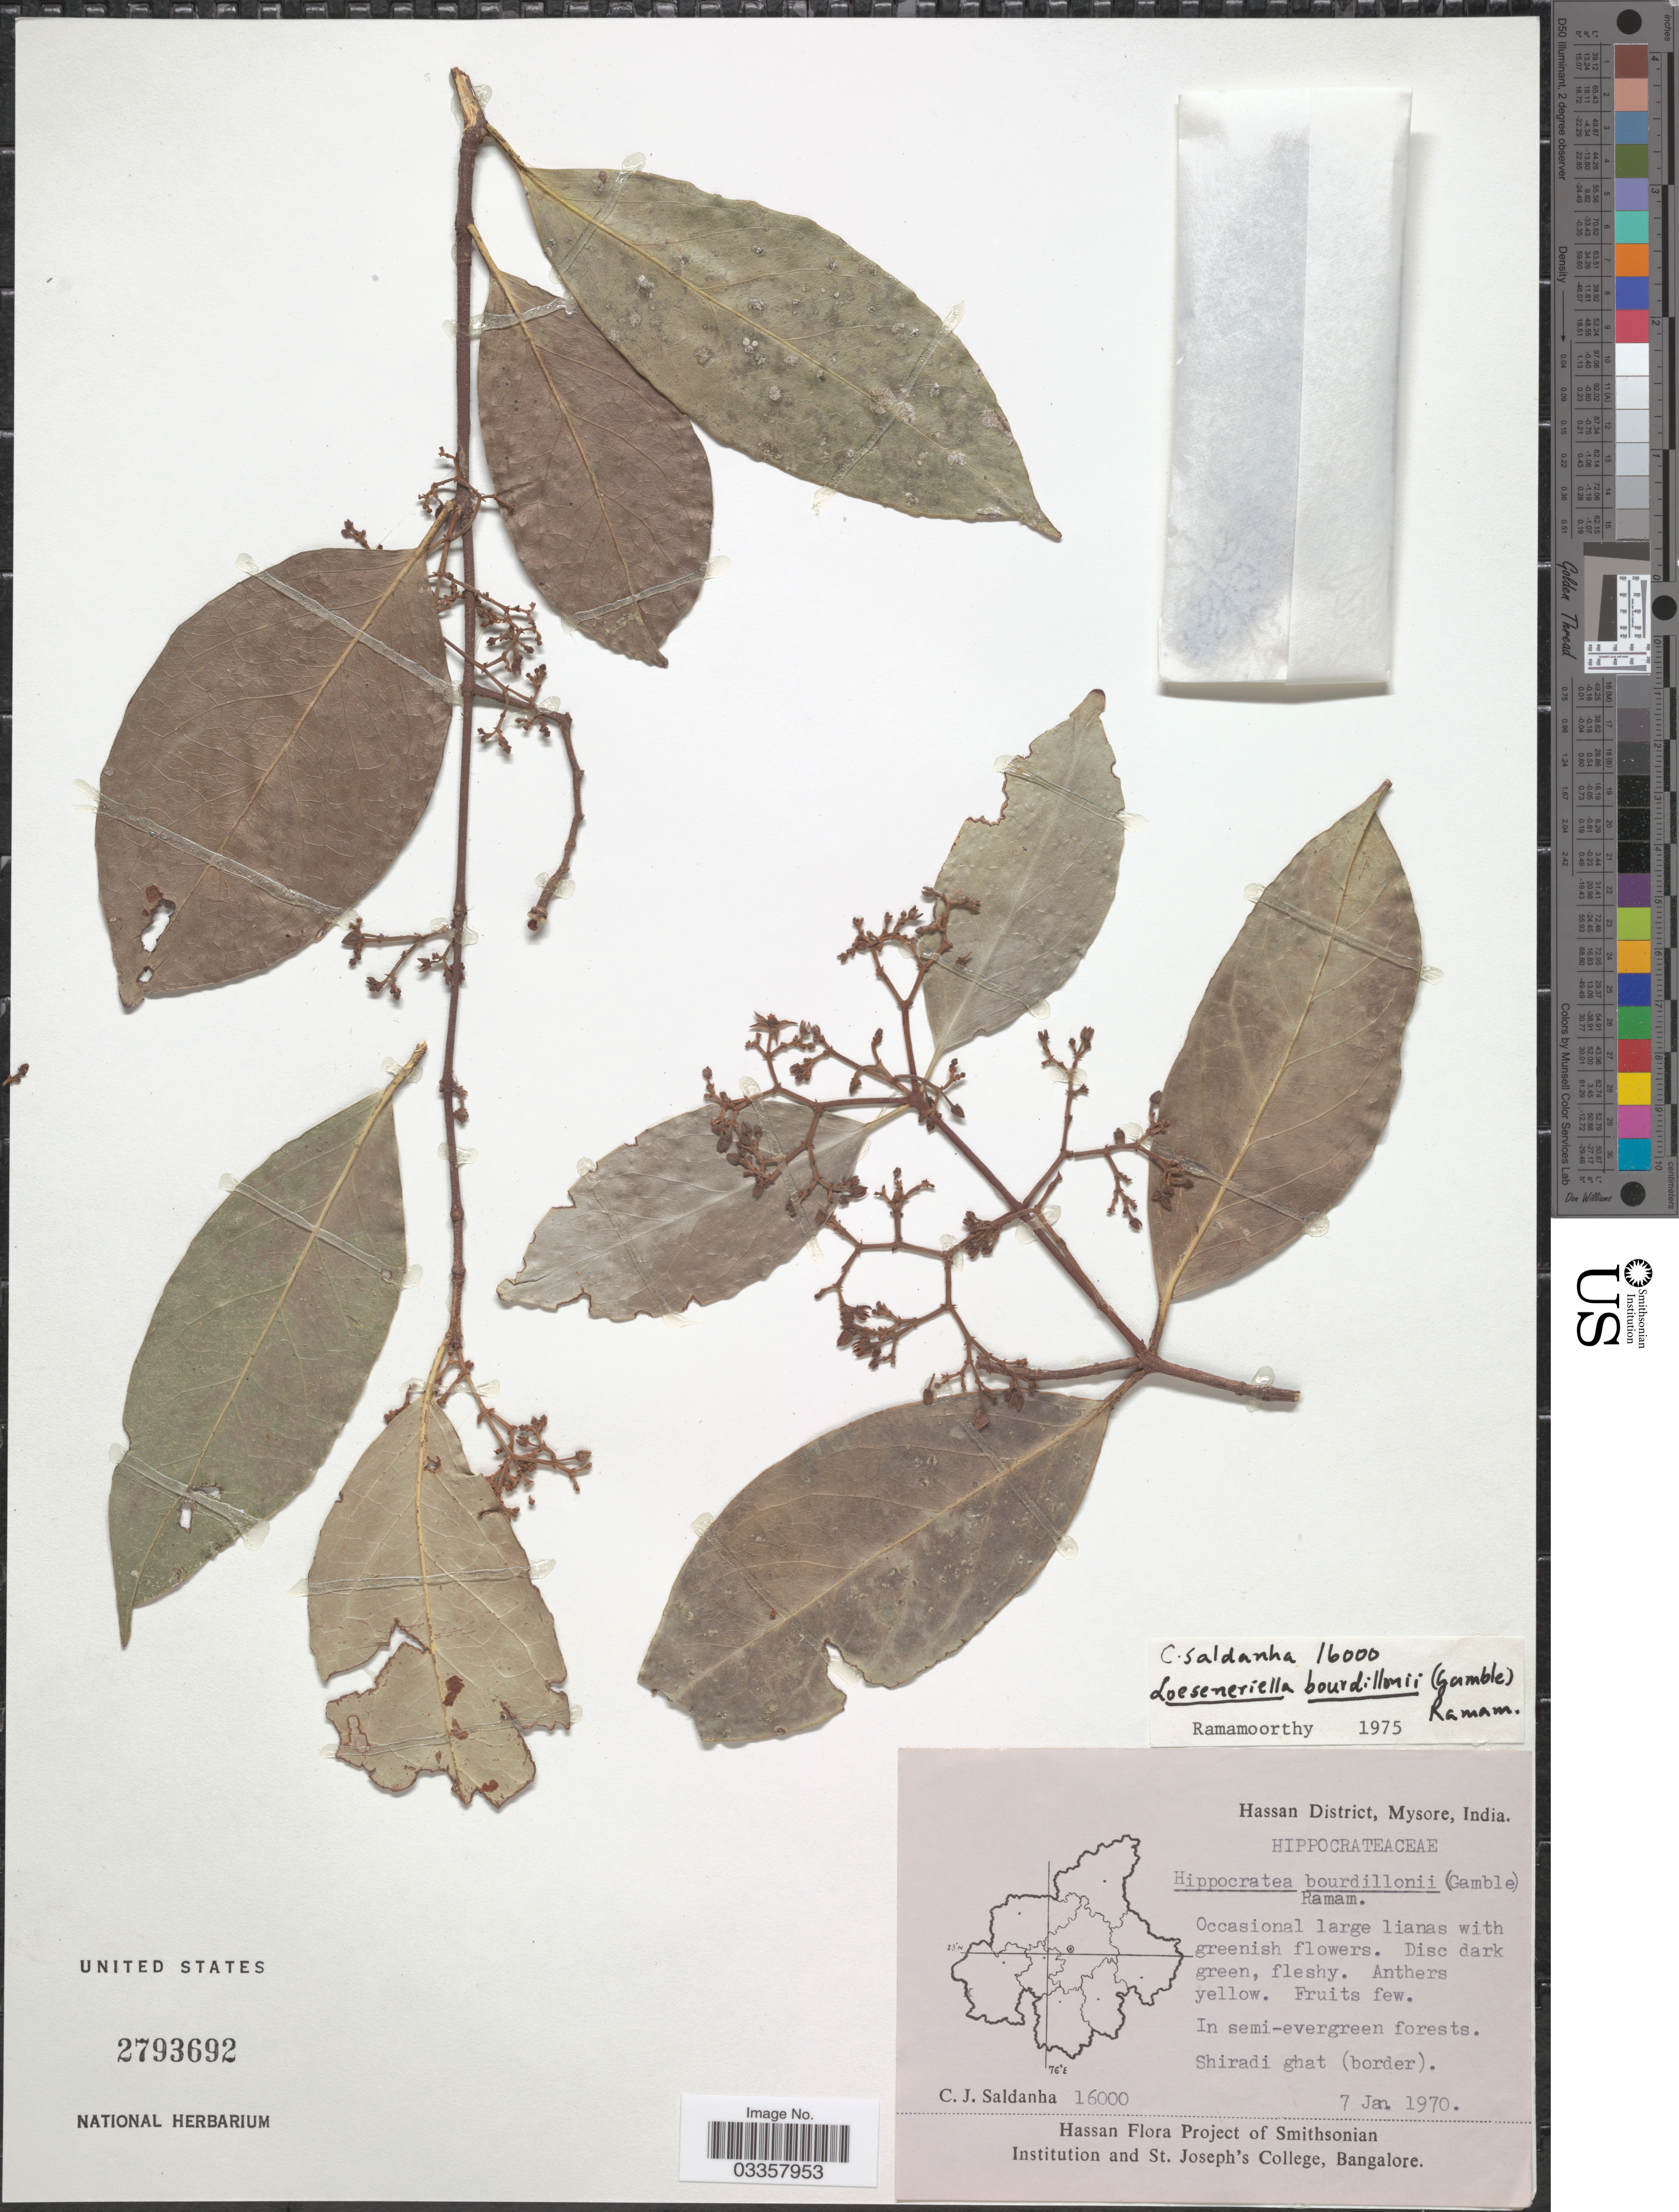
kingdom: Plantae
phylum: Tracheophyta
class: Magnoliopsida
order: Celastrales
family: Celastraceae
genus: Loeseneriella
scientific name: Loeseneriella arnottiana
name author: (Wight) A.C. Sm.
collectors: C. J. Saldanha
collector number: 16000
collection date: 1970-01-07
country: India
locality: Hassan District, Mysore. Shiradi ghat (border).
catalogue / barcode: US 2793692